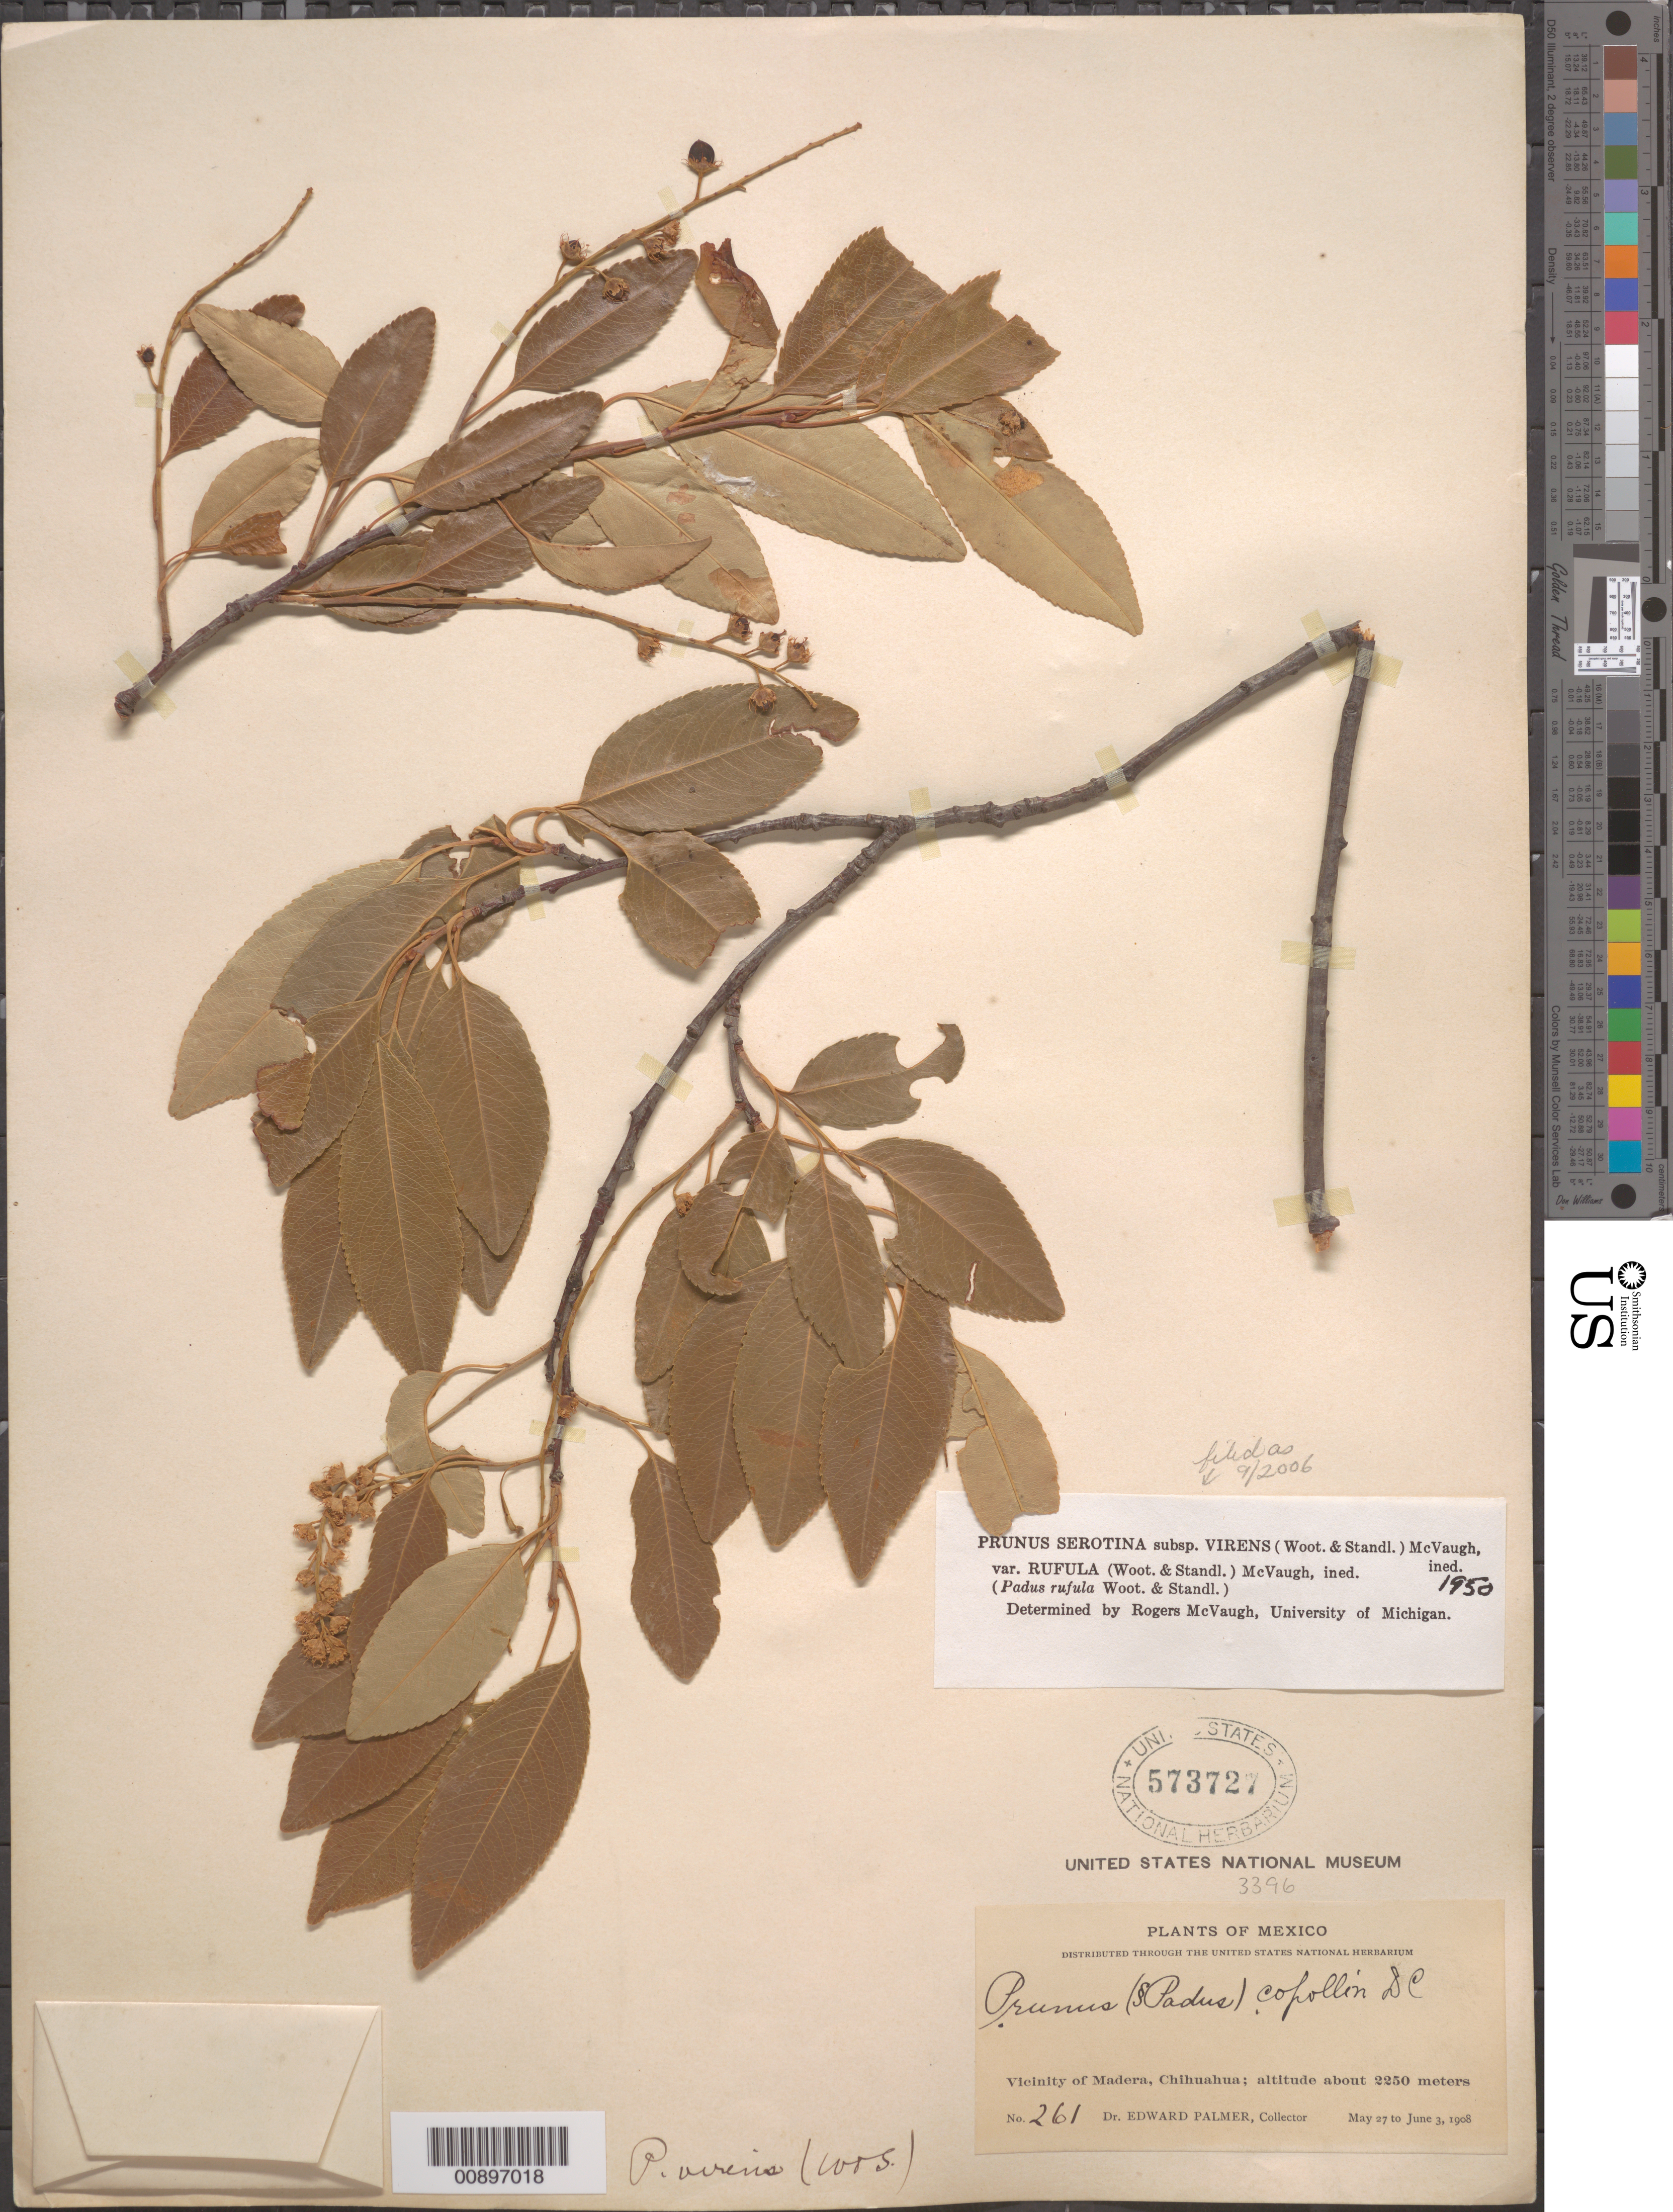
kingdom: Plantae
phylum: Tracheophyta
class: Magnoliopsida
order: Rosales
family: Rosaceae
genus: Prunus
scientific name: Prunus serotina var. rufula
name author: (Wooton & Standl.) McVaugh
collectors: E. Palmer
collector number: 261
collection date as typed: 27 May 1908 to 03 Jun 1908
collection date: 1908-05-27/1908-06-03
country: Mexico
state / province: Chihuahua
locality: Vicinity of Madera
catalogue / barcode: US 573727